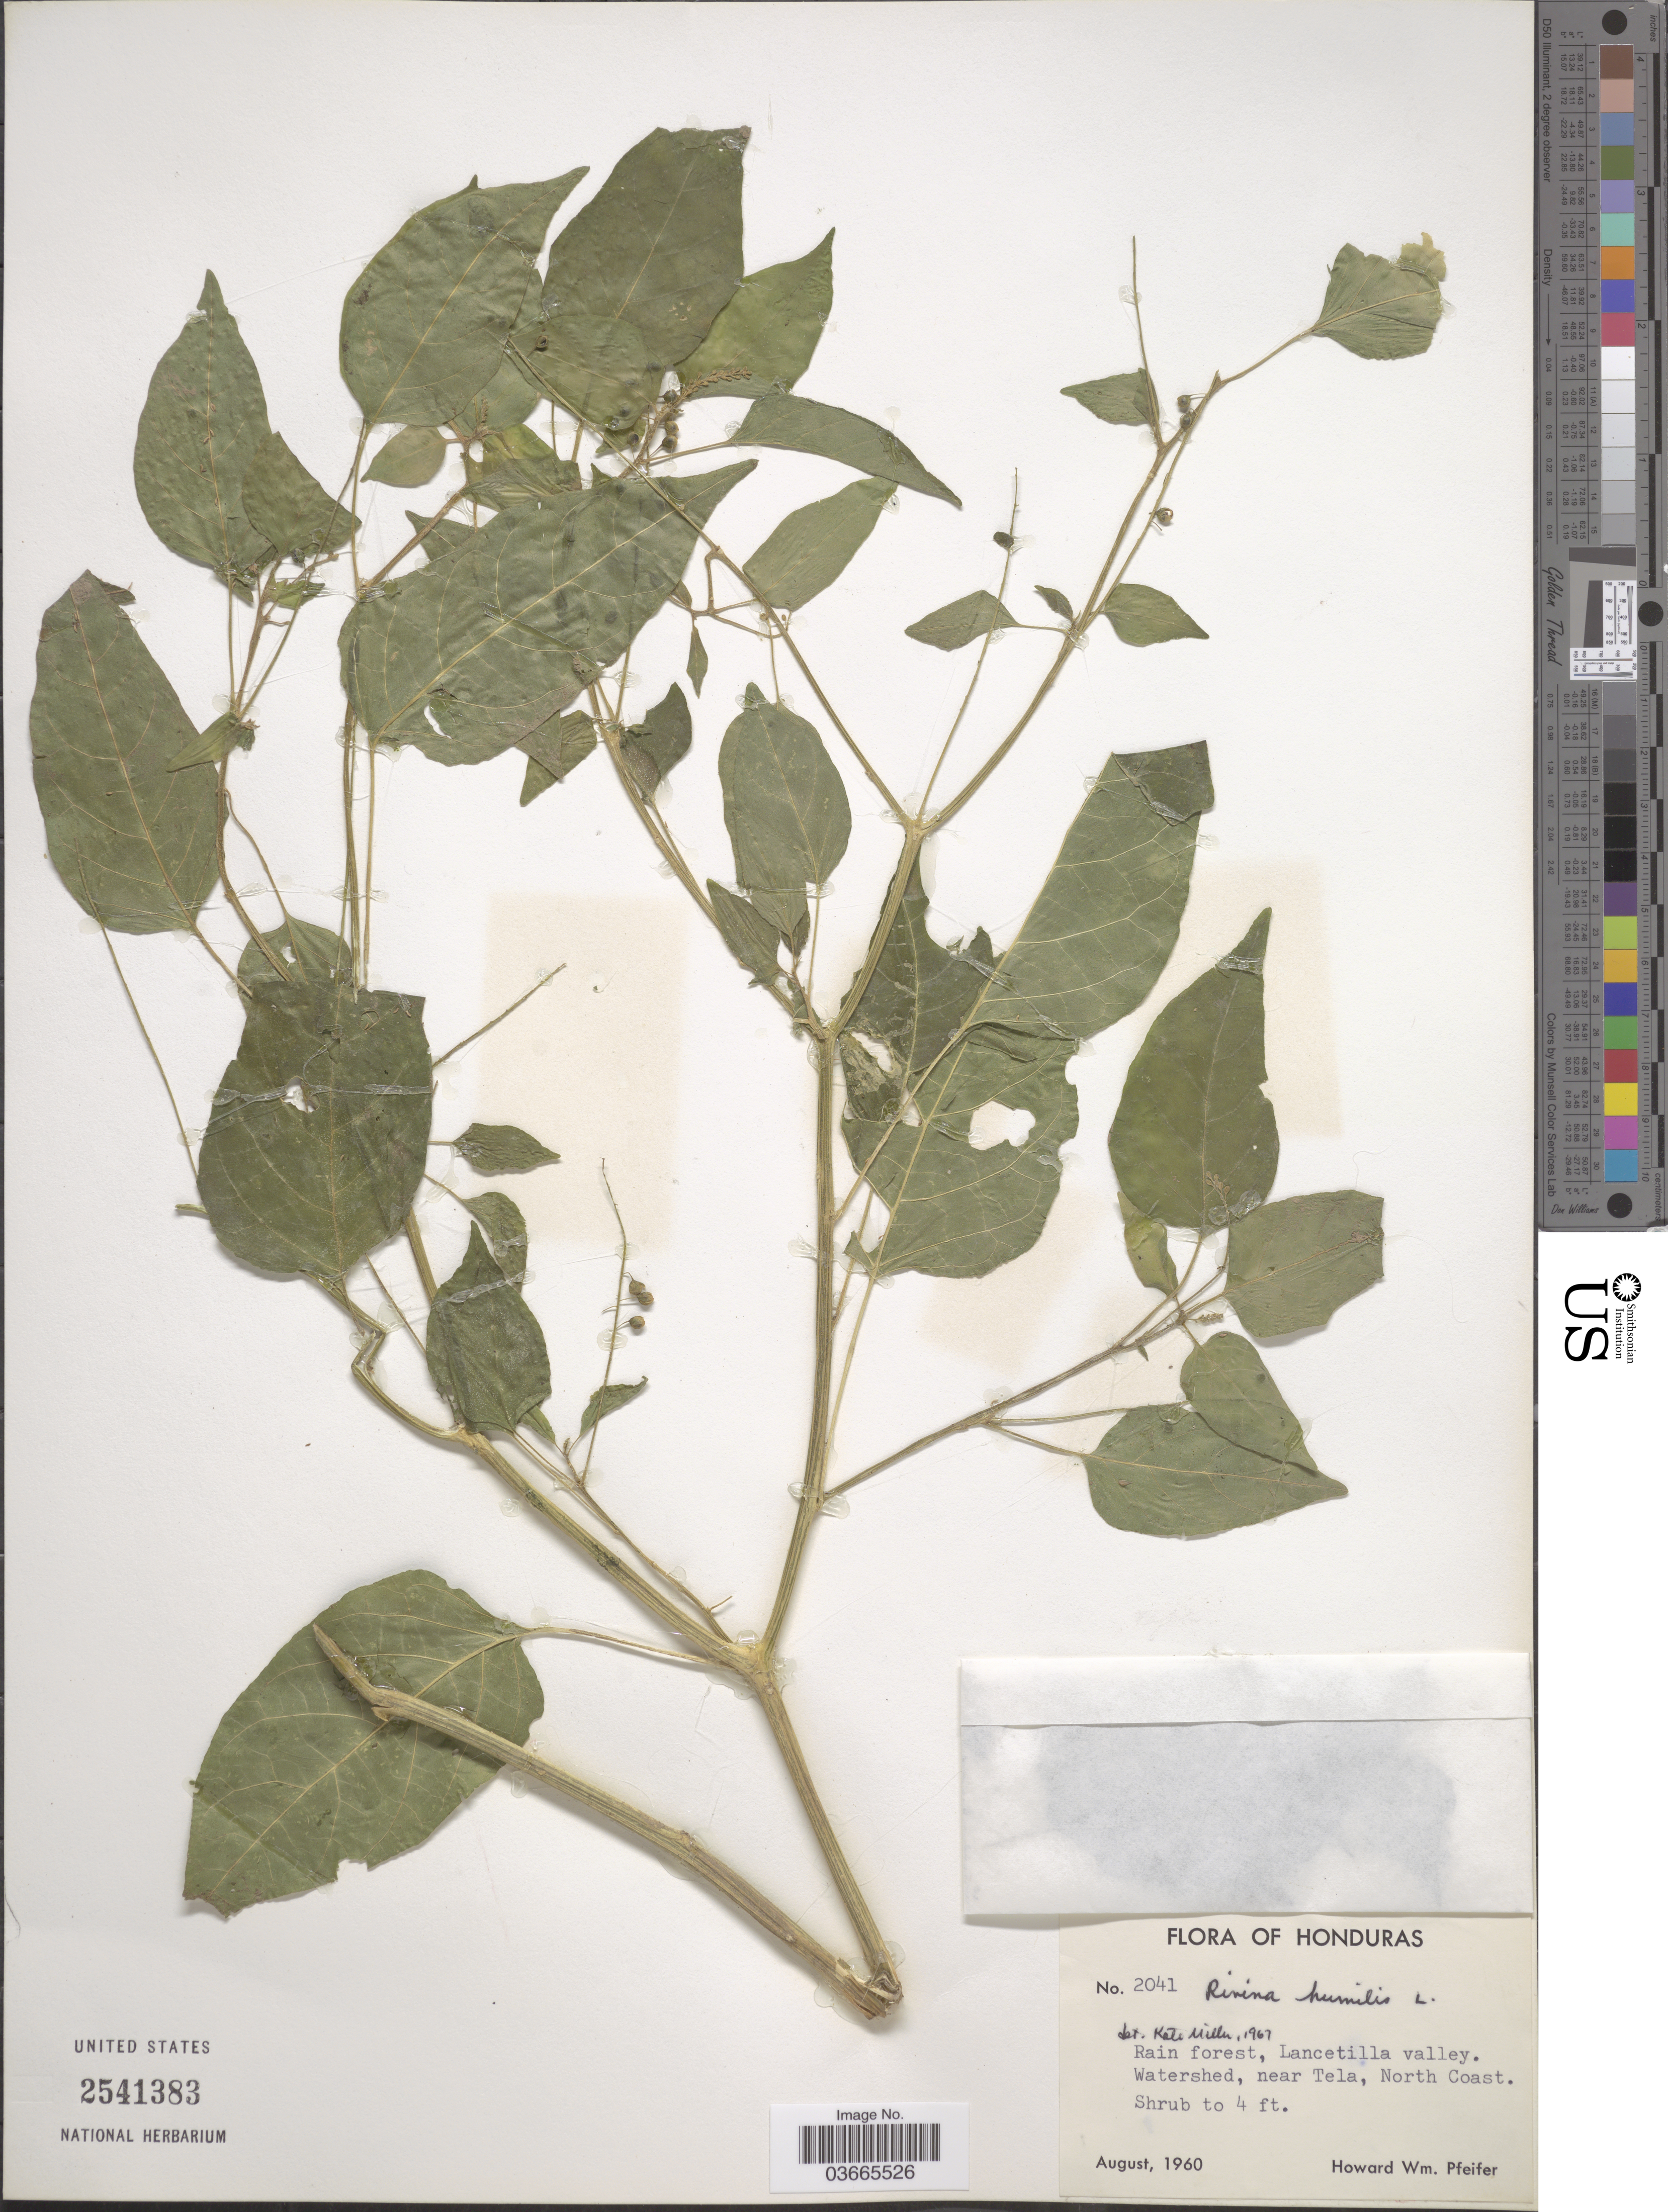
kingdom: Plantae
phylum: Tracheophyta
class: Magnoliopsida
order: Caryophyllales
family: Phytolaccaceae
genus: Rivina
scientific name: Rivina humilis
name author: L.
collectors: H. W. Pfeifer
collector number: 2041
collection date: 1960-08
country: Honduras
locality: Rain forest, Lancetilla valley. Watershed, near Tela, North Coast.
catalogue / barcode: US 2541383